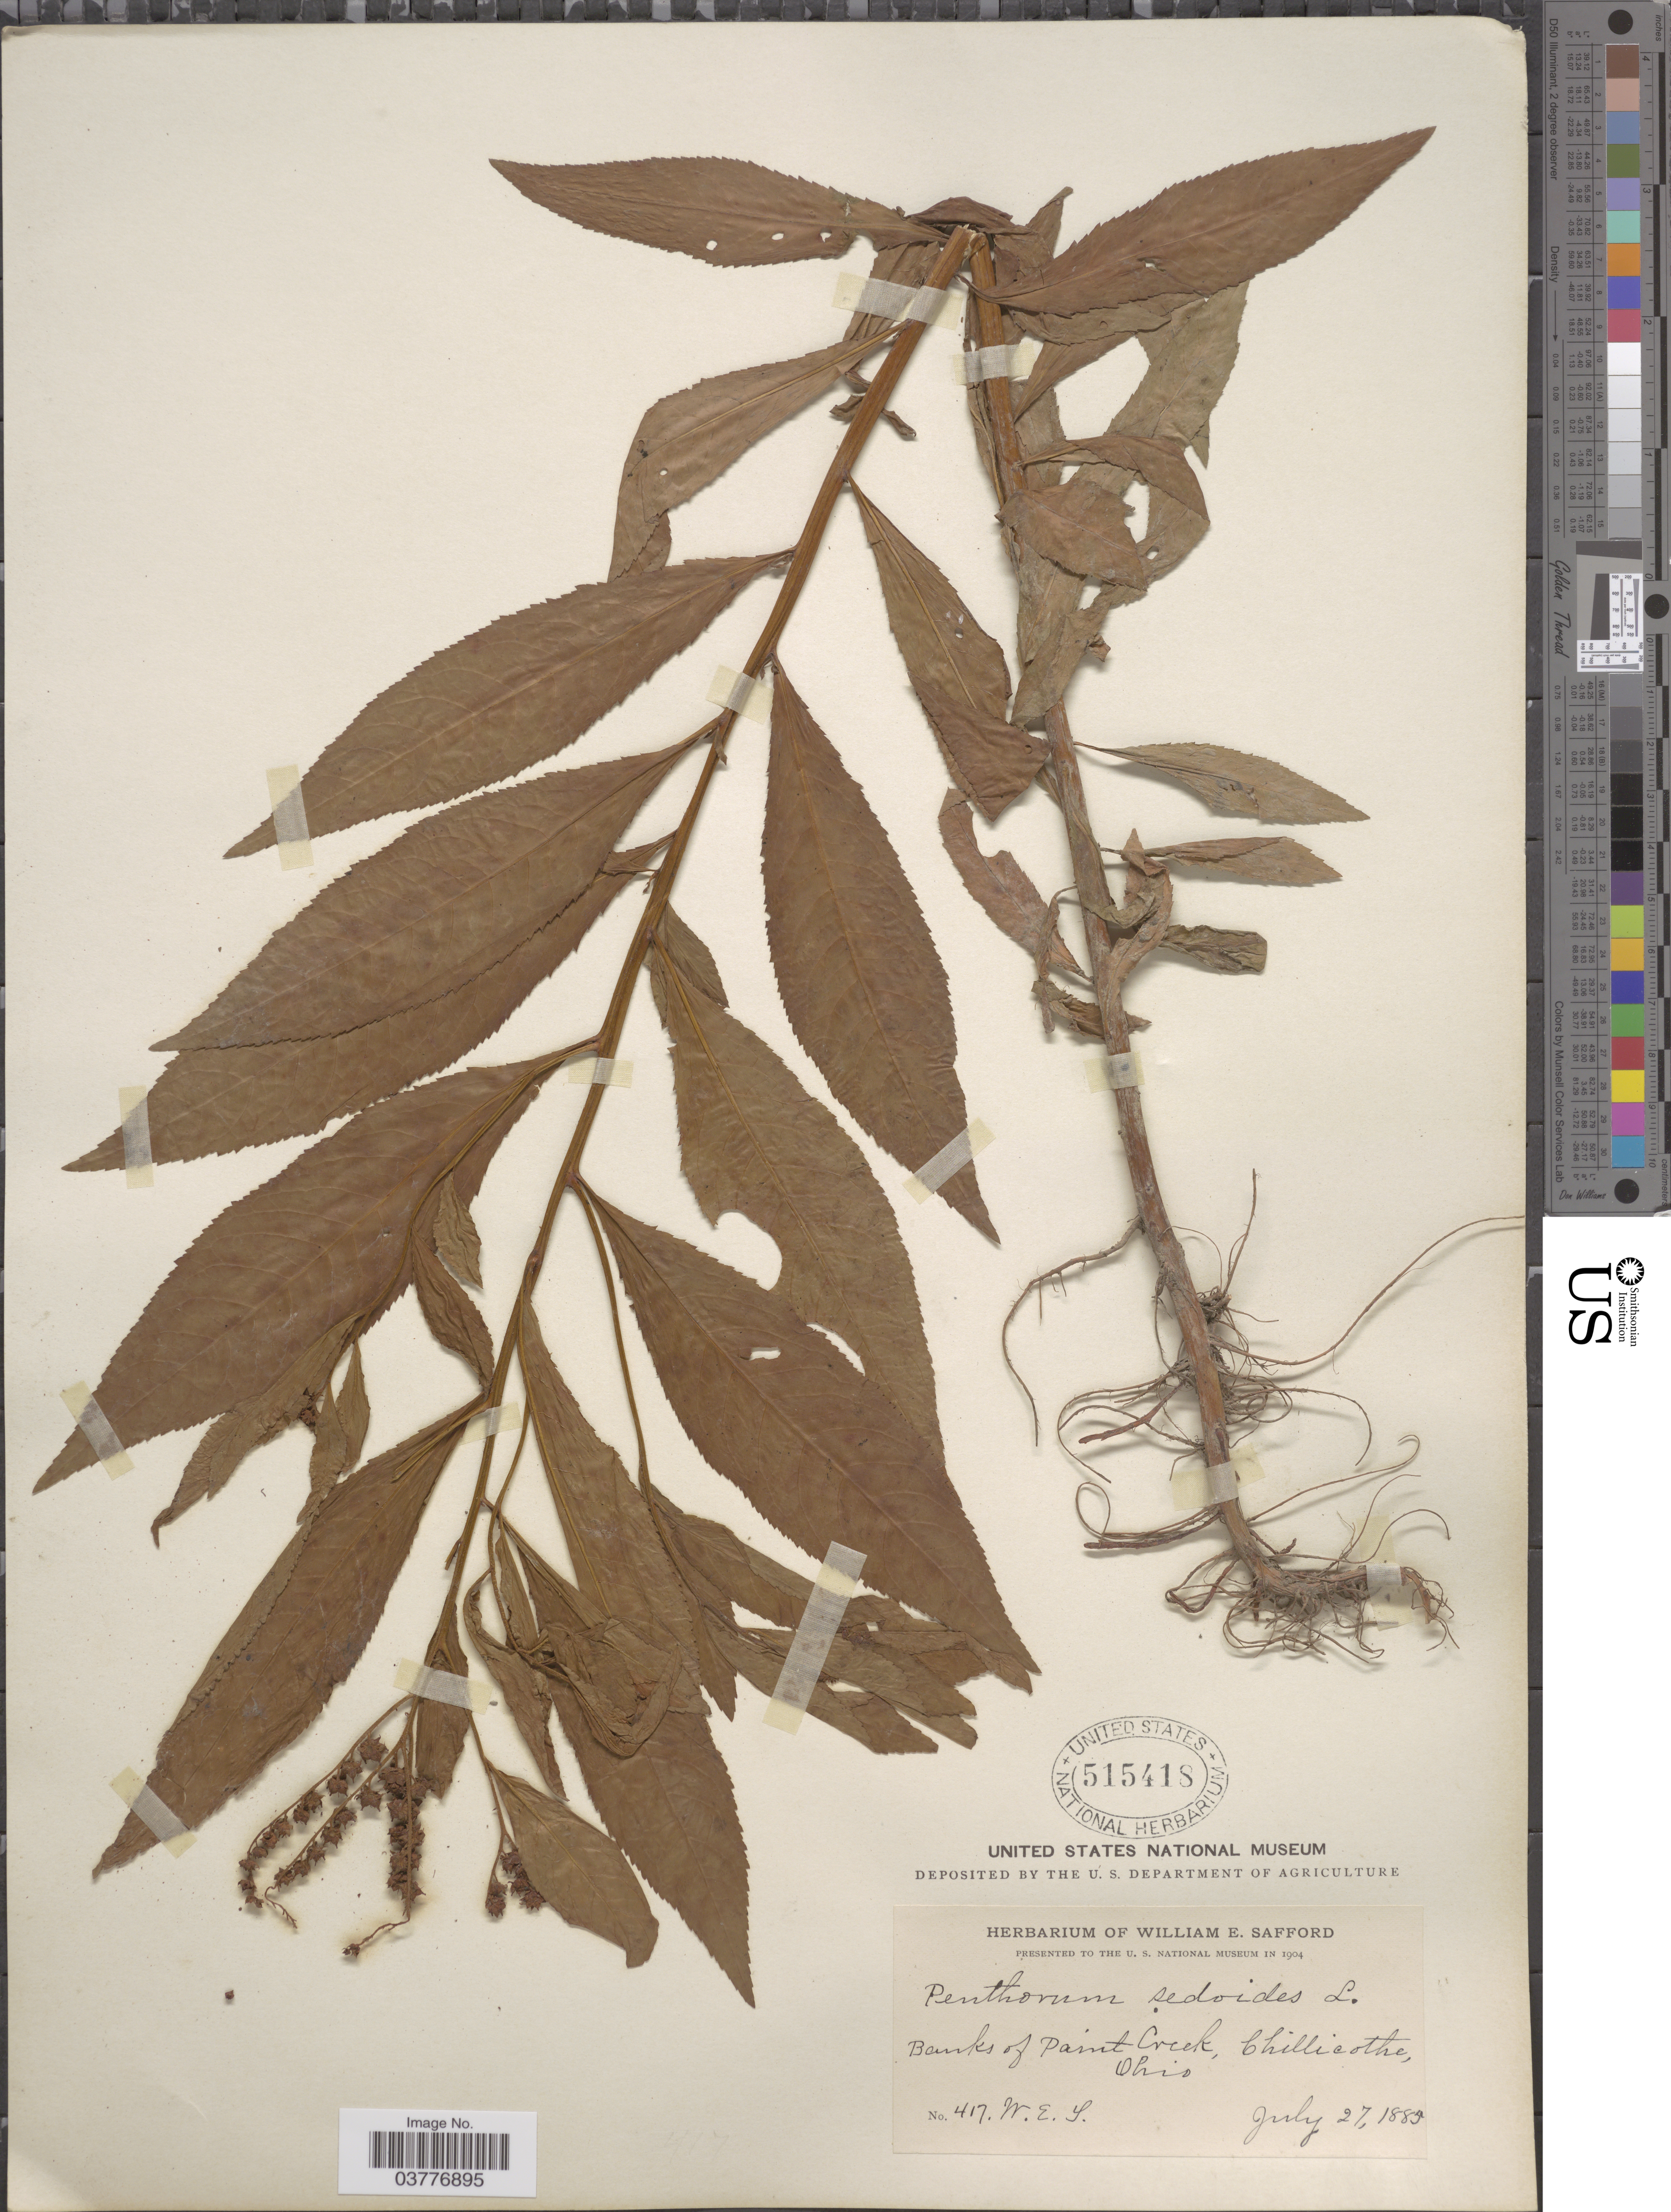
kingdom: Plantae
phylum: Tracheophyta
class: Magnoliopsida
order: Saxifragales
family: Penthoraceae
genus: Penthorum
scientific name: Penthorum sedoides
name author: L.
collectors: W. E. Safford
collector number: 417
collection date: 1885-07-27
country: United States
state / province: Ohio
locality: Banks of Paint Creek, Chillicothe.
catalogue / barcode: US 515418